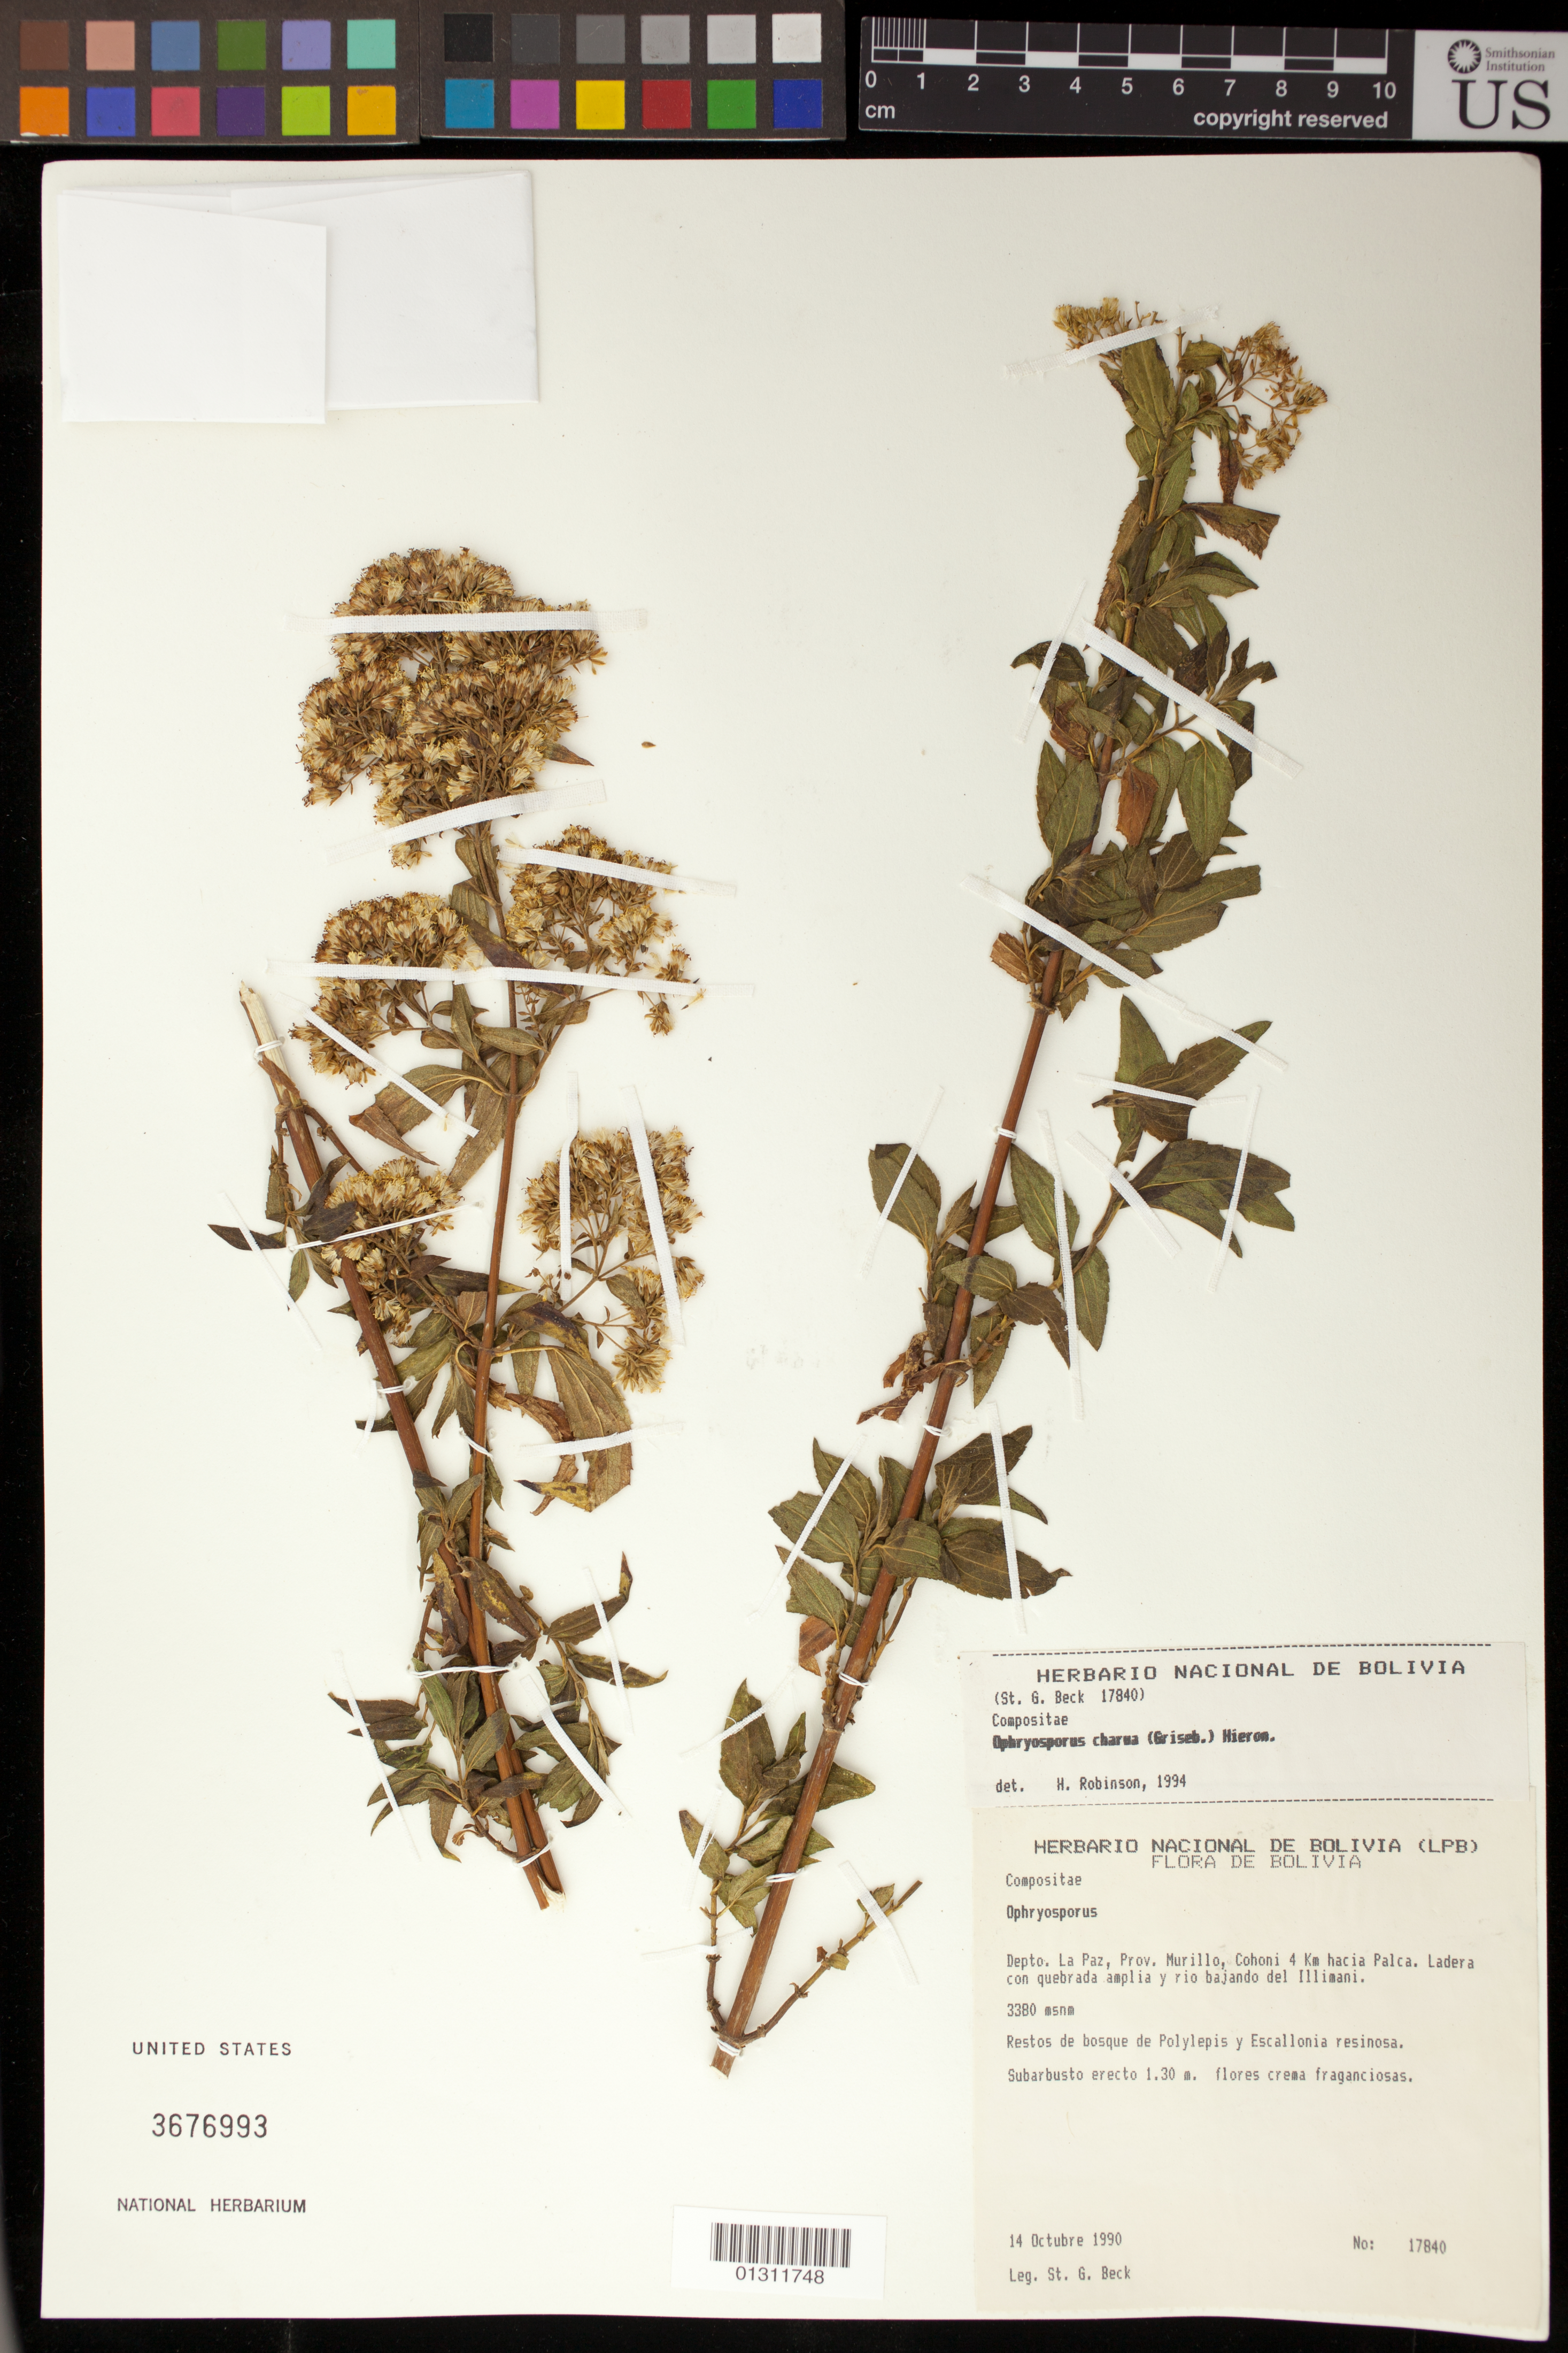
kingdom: Plantae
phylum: Tracheophyta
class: Magnoliopsida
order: Asterales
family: Asteraceae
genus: Ophryosporus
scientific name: Ophryosporus charua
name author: (Griseb.) Hieron.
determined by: Robinson, H.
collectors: S. G. Beck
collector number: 17840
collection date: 1990-10-14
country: Bolivia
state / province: La Paz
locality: Depto. La Paz, Prov. Murillo, Cohoni 4 Km hacia Palca, Ladera con quebrada amplia y rio bajando del Illimani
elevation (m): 3380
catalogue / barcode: US 3676993